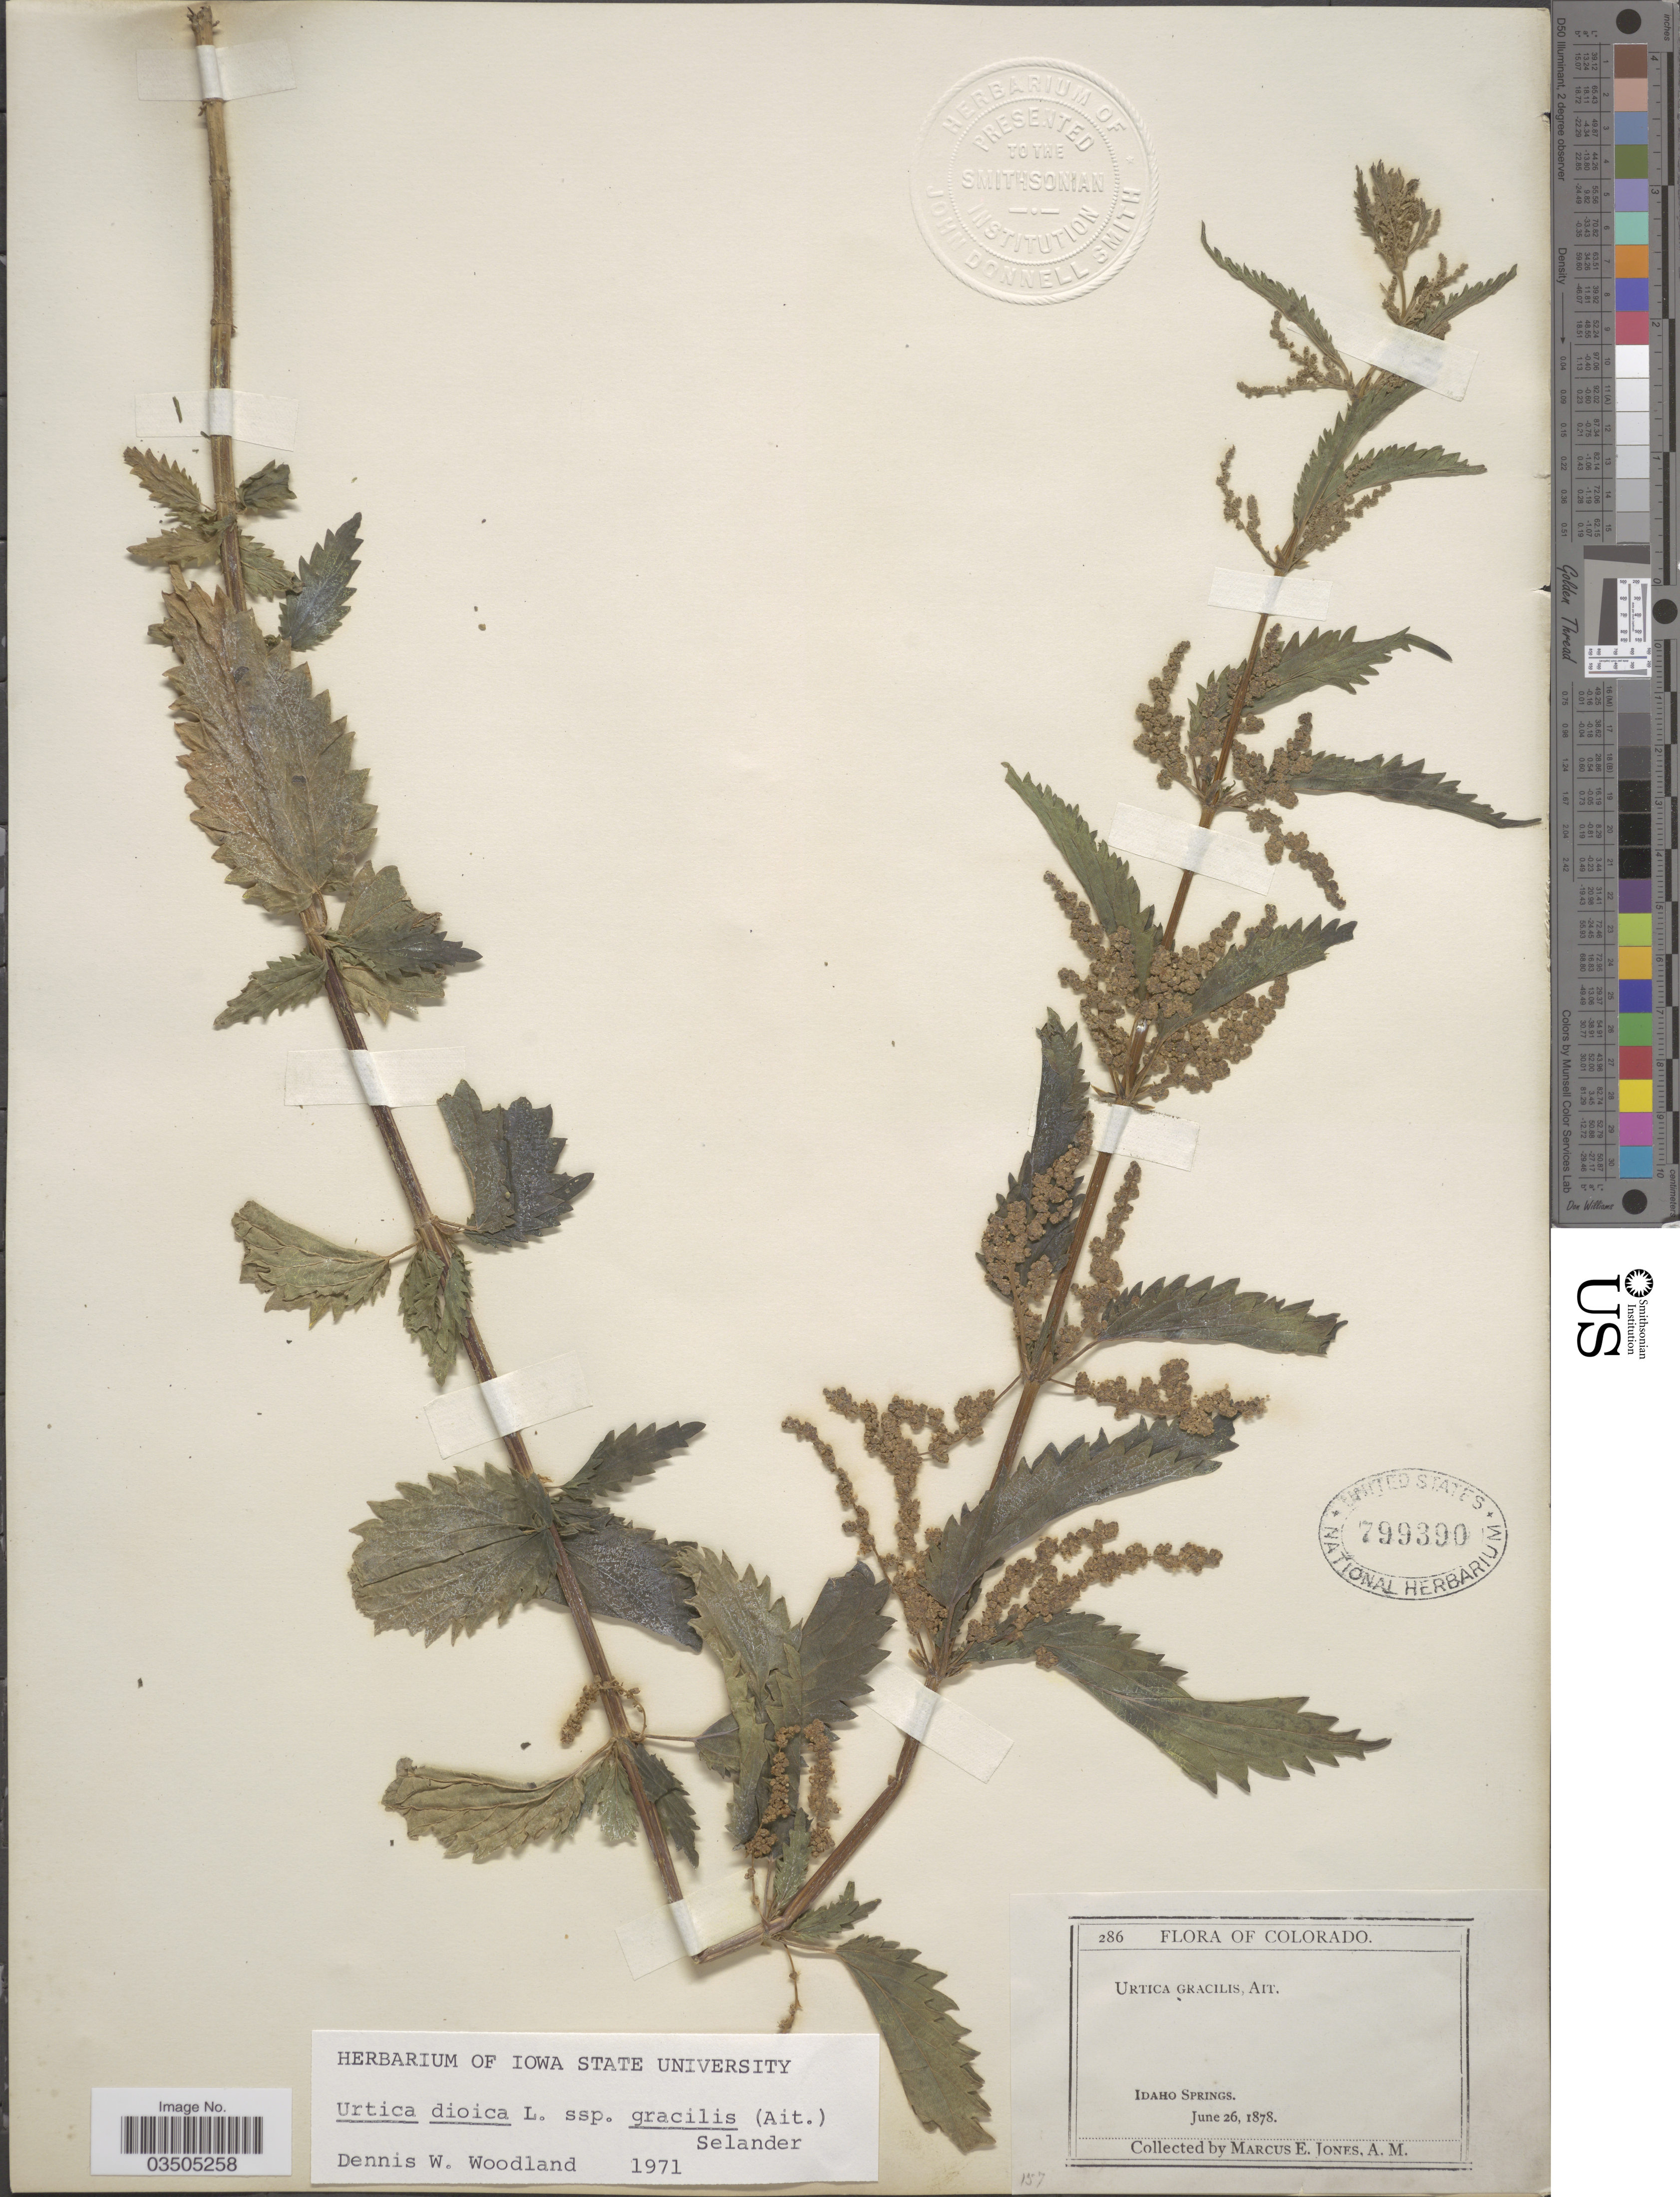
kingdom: Plantae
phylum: Tracheophyta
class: Magnoliopsida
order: Rosales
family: Urticaceae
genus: Urtica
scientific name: Urtica dioica subsp. gracilis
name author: L.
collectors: M. E. Jones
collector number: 286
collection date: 1878-06-26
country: United States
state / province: Colorado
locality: Idaho Springs.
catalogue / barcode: US 799390